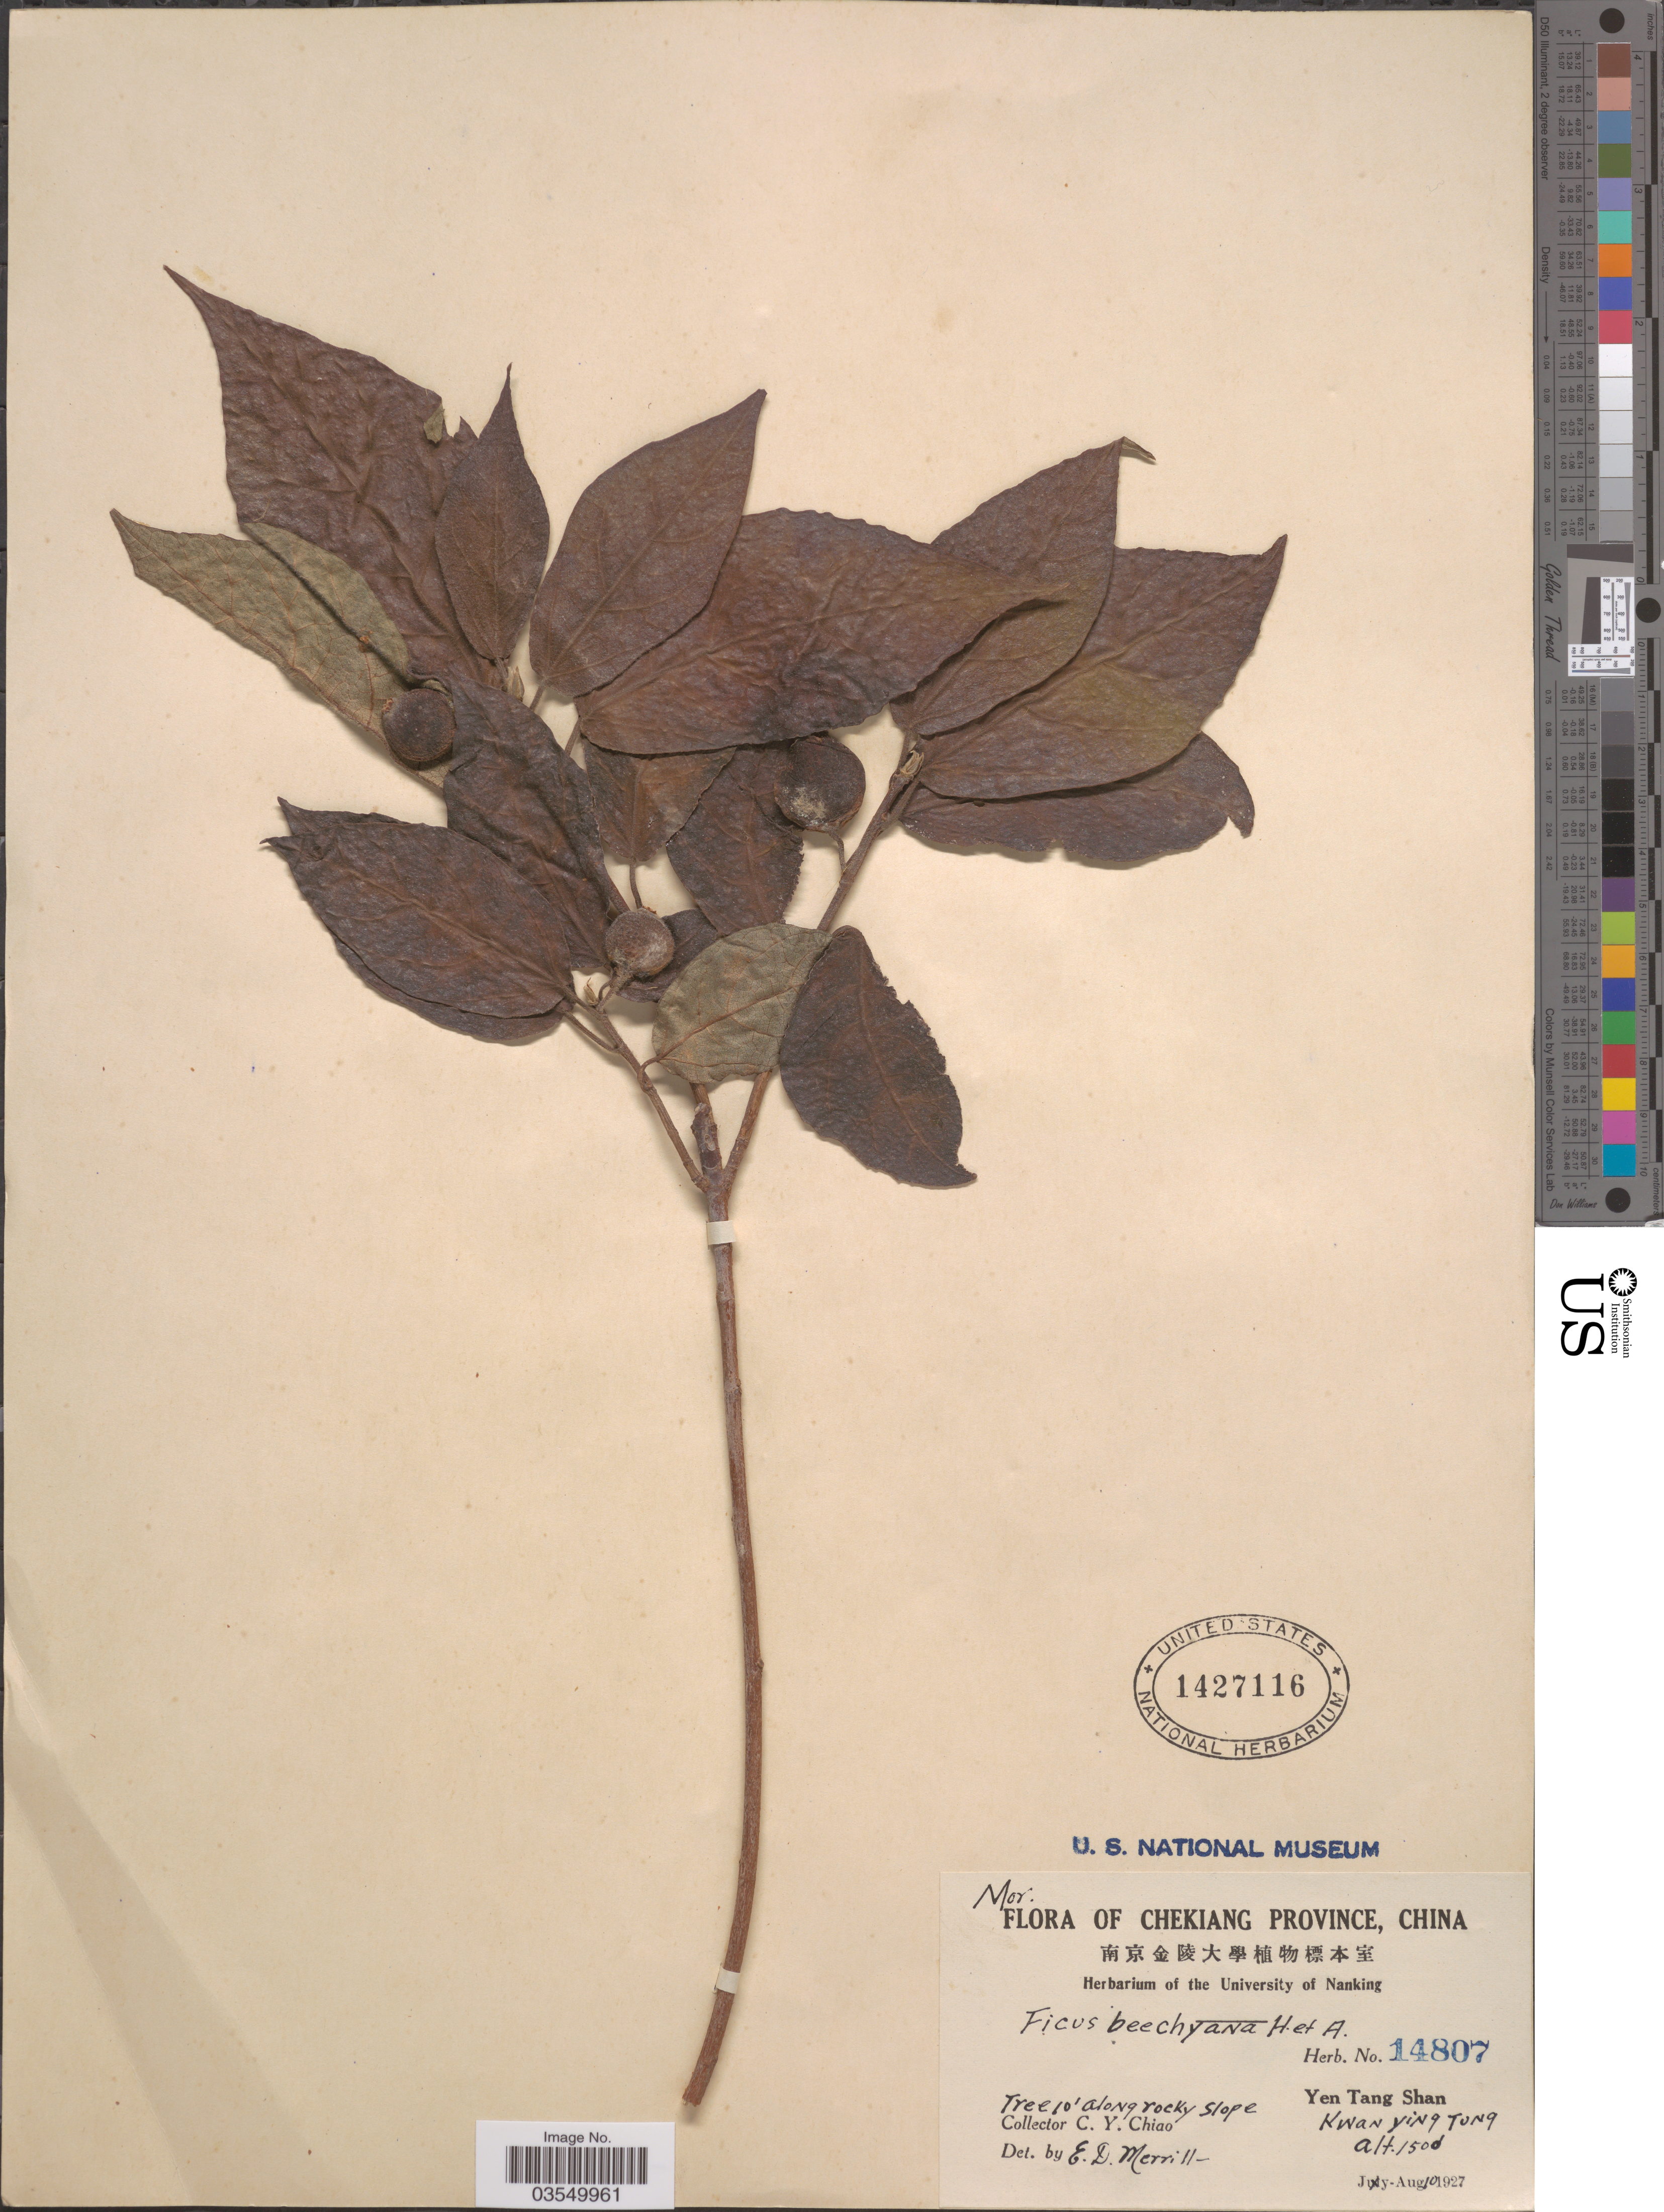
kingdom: Plantae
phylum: Tracheophyta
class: Magnoliopsida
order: Rosales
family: Moraceae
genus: Ficus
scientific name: Ficus erecta var. beecheyana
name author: (Hook. & Arn.) King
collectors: C. Y. Chiao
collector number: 14807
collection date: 1927-08-10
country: China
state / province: Zhejiang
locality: Chekiang Province. Yen Tang Shan. Kwan Ying Tung.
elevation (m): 457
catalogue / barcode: US 1427116